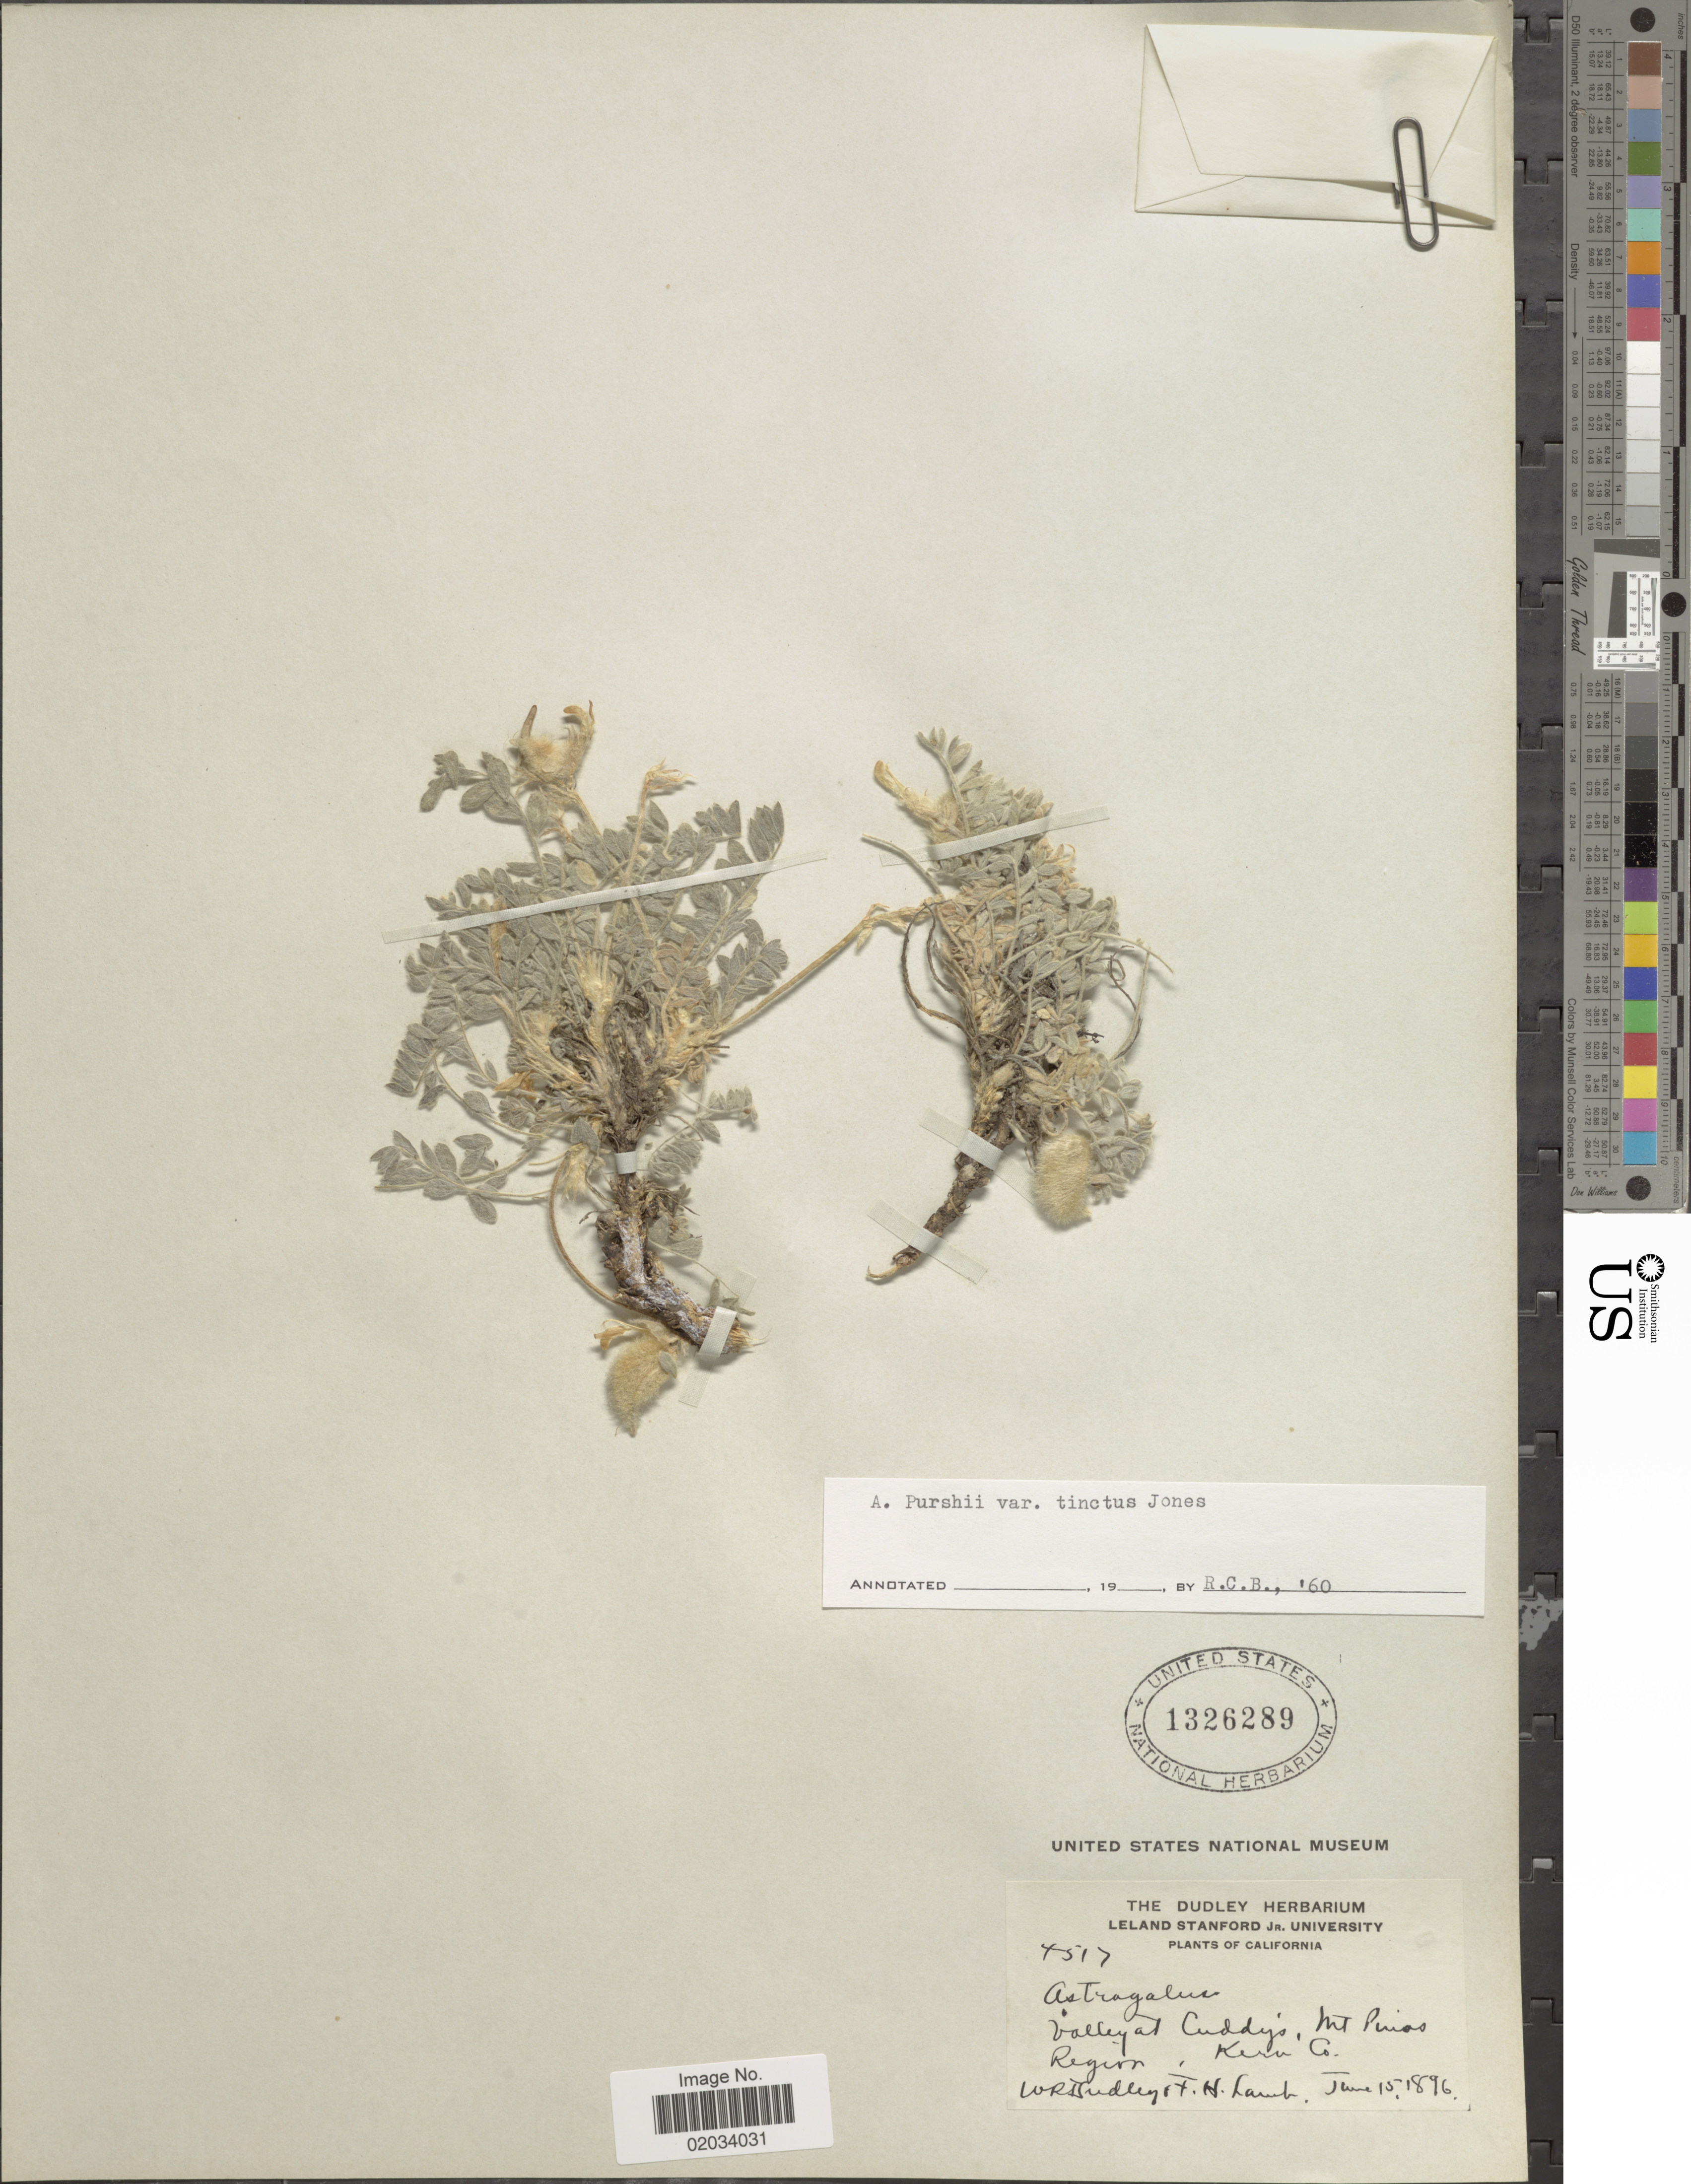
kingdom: Plantae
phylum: Tracheophyta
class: Magnoliopsida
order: Fabales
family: Fabaceae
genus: Astragalus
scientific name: Astragalus purshii var. tinctus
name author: M.E. Jones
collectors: W. Judley & F. H. Lamb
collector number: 4517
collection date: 1896-06-15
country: United States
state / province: California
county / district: Kern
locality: Valley at Cuddys, Mt. Pinos Region, Kern Co.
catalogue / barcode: US 1326289